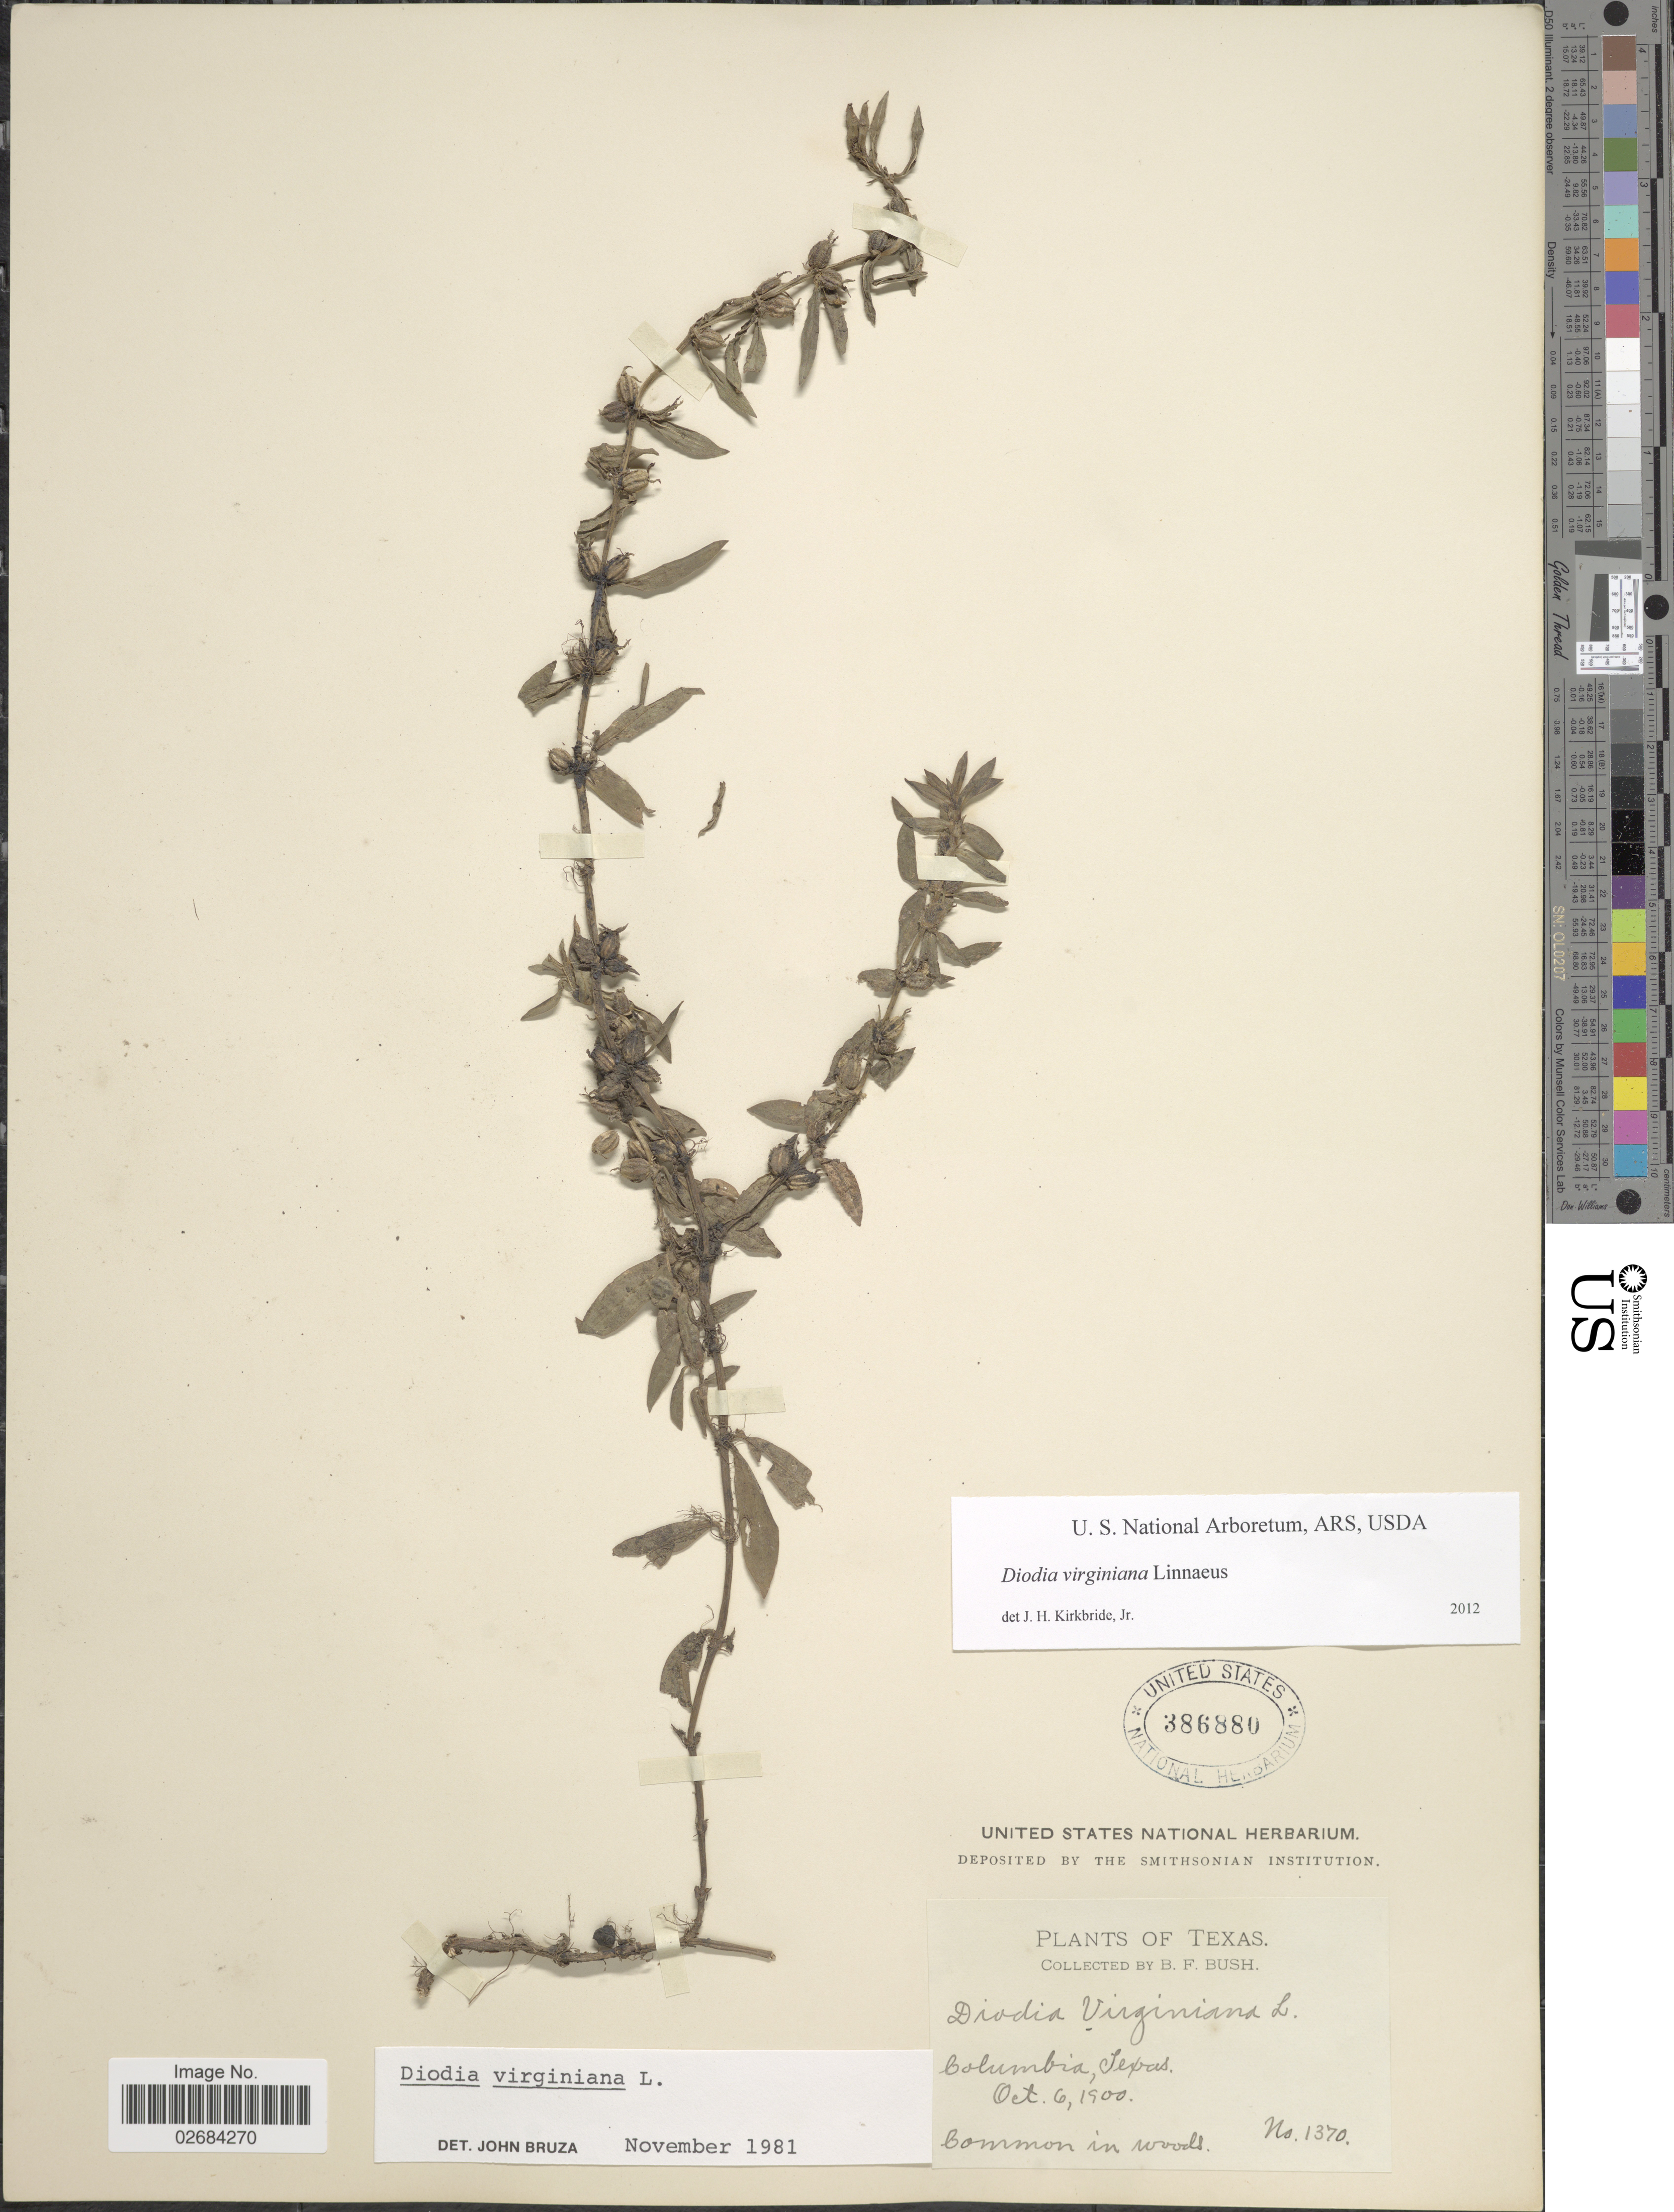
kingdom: Plantae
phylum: Tracheophyta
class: Magnoliopsida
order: Gentianales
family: Rubiaceae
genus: Diodia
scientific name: Diodia virginiana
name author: L.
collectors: B. F. Bush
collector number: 1370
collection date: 1900-10-06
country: United States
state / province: Texas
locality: Columbia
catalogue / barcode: US 386880